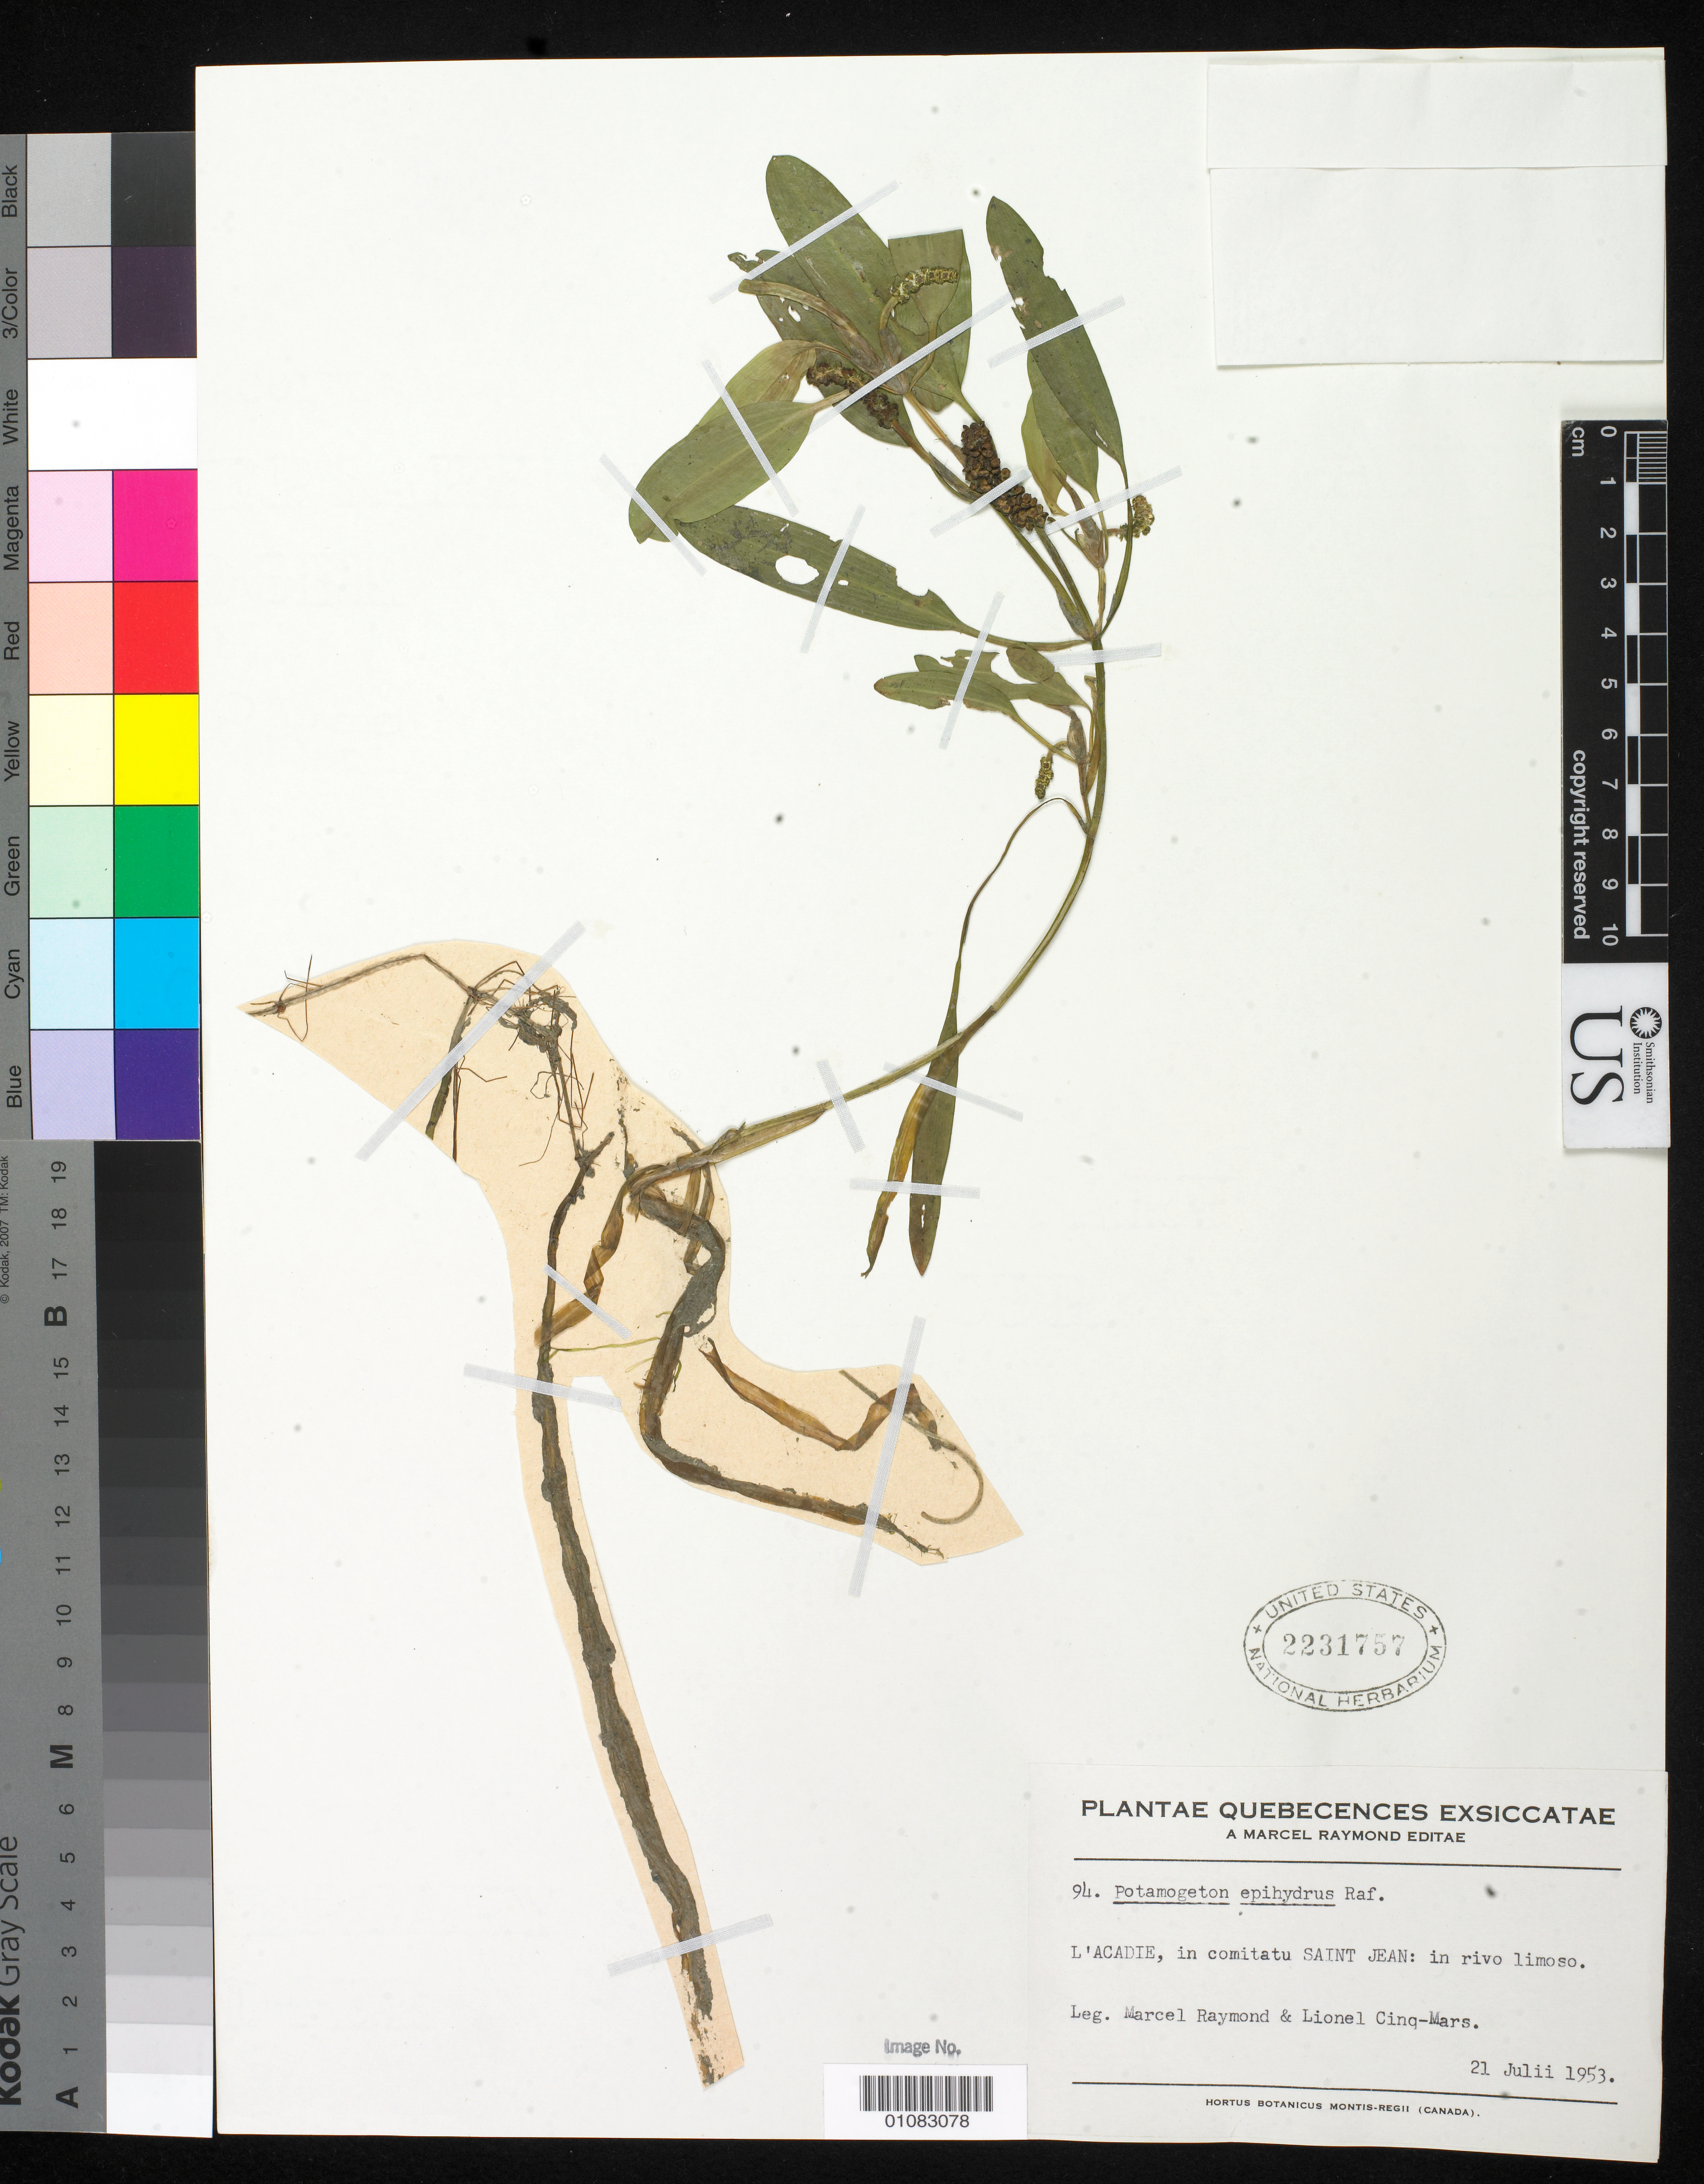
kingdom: Plantae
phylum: Tracheophyta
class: Liliopsida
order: Alismatales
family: Potamogetonaceae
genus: Potamogeton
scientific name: Potamogeton epihydrus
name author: Raf.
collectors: M. Raymond & L. Clinq-Mars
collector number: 94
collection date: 1953-07-21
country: Canada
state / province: Quebec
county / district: Saint Jean County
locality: L'Acadie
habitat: In muddy stream.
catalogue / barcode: US 2231757